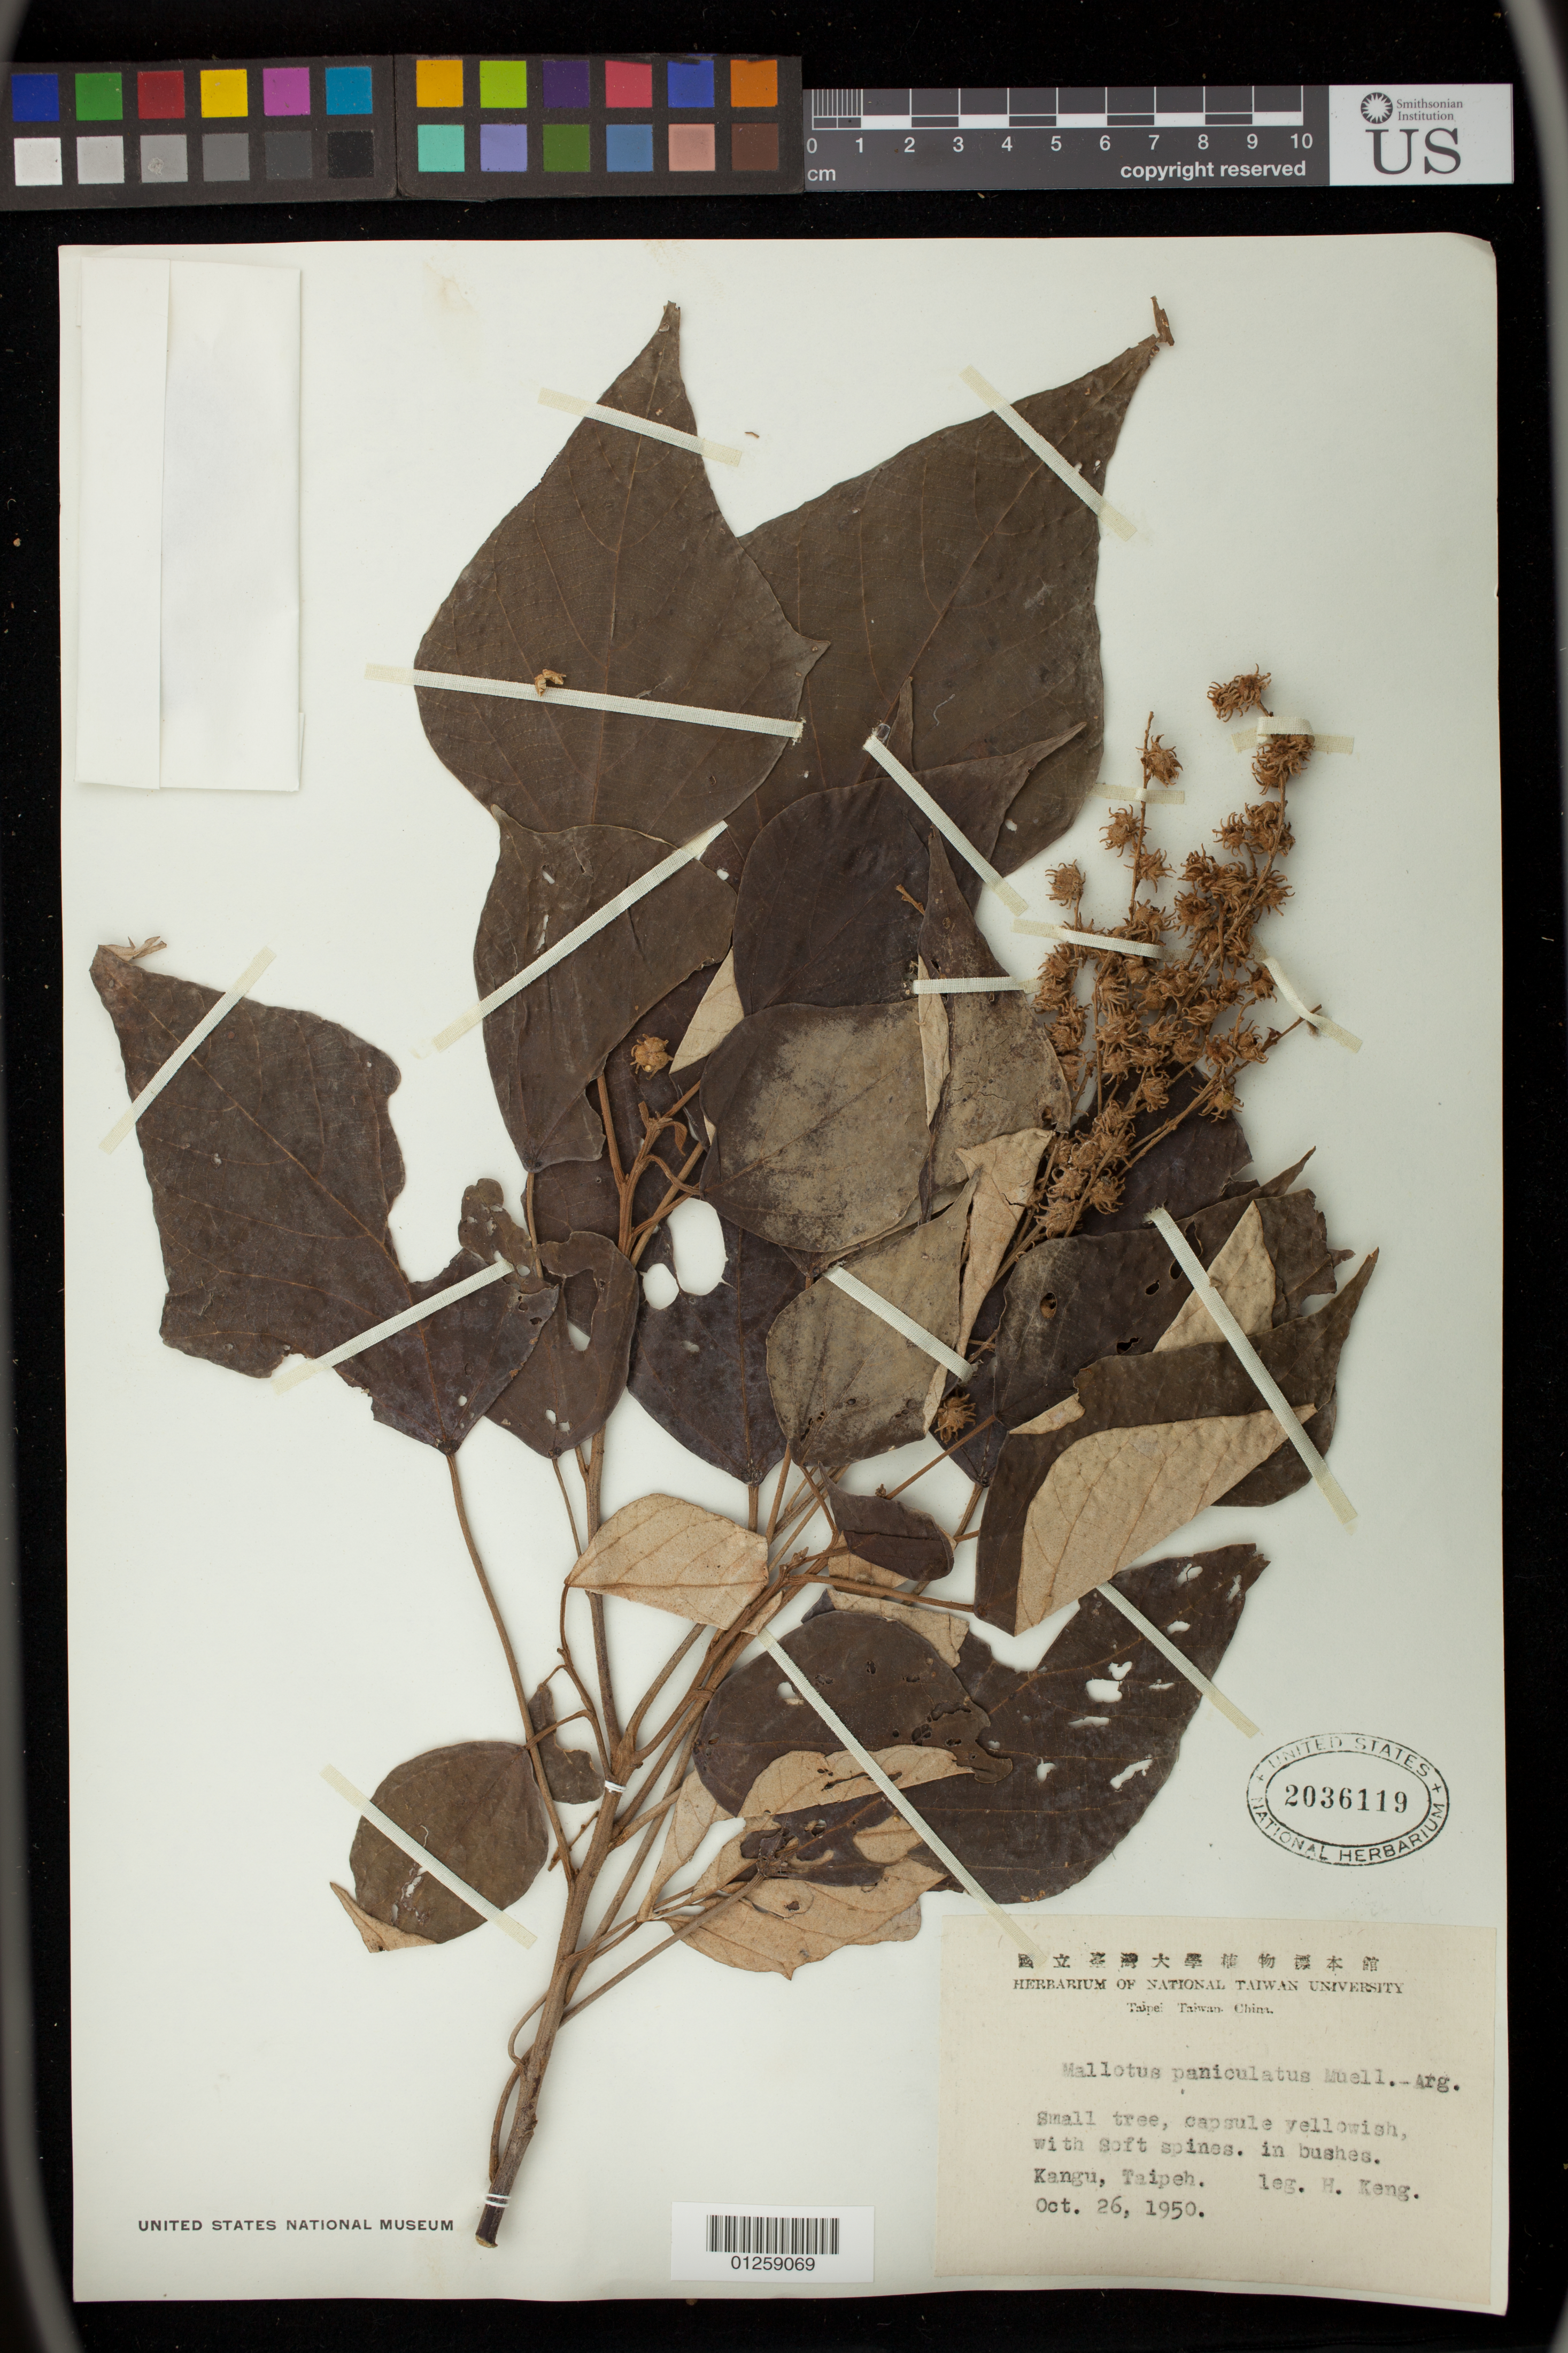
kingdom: Plantae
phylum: Tracheophyta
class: Magnoliopsida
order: Malpighiales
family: Euphorbiaceae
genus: Mallotus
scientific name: Mallotus paniculatus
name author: (Lam.) Müll. Arg.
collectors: H. Keng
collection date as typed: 26 Oct 1950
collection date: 1950-10-26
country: Taiwan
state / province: Taipei City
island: Taiwan [Formosa]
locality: kangu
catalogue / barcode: US 2036119